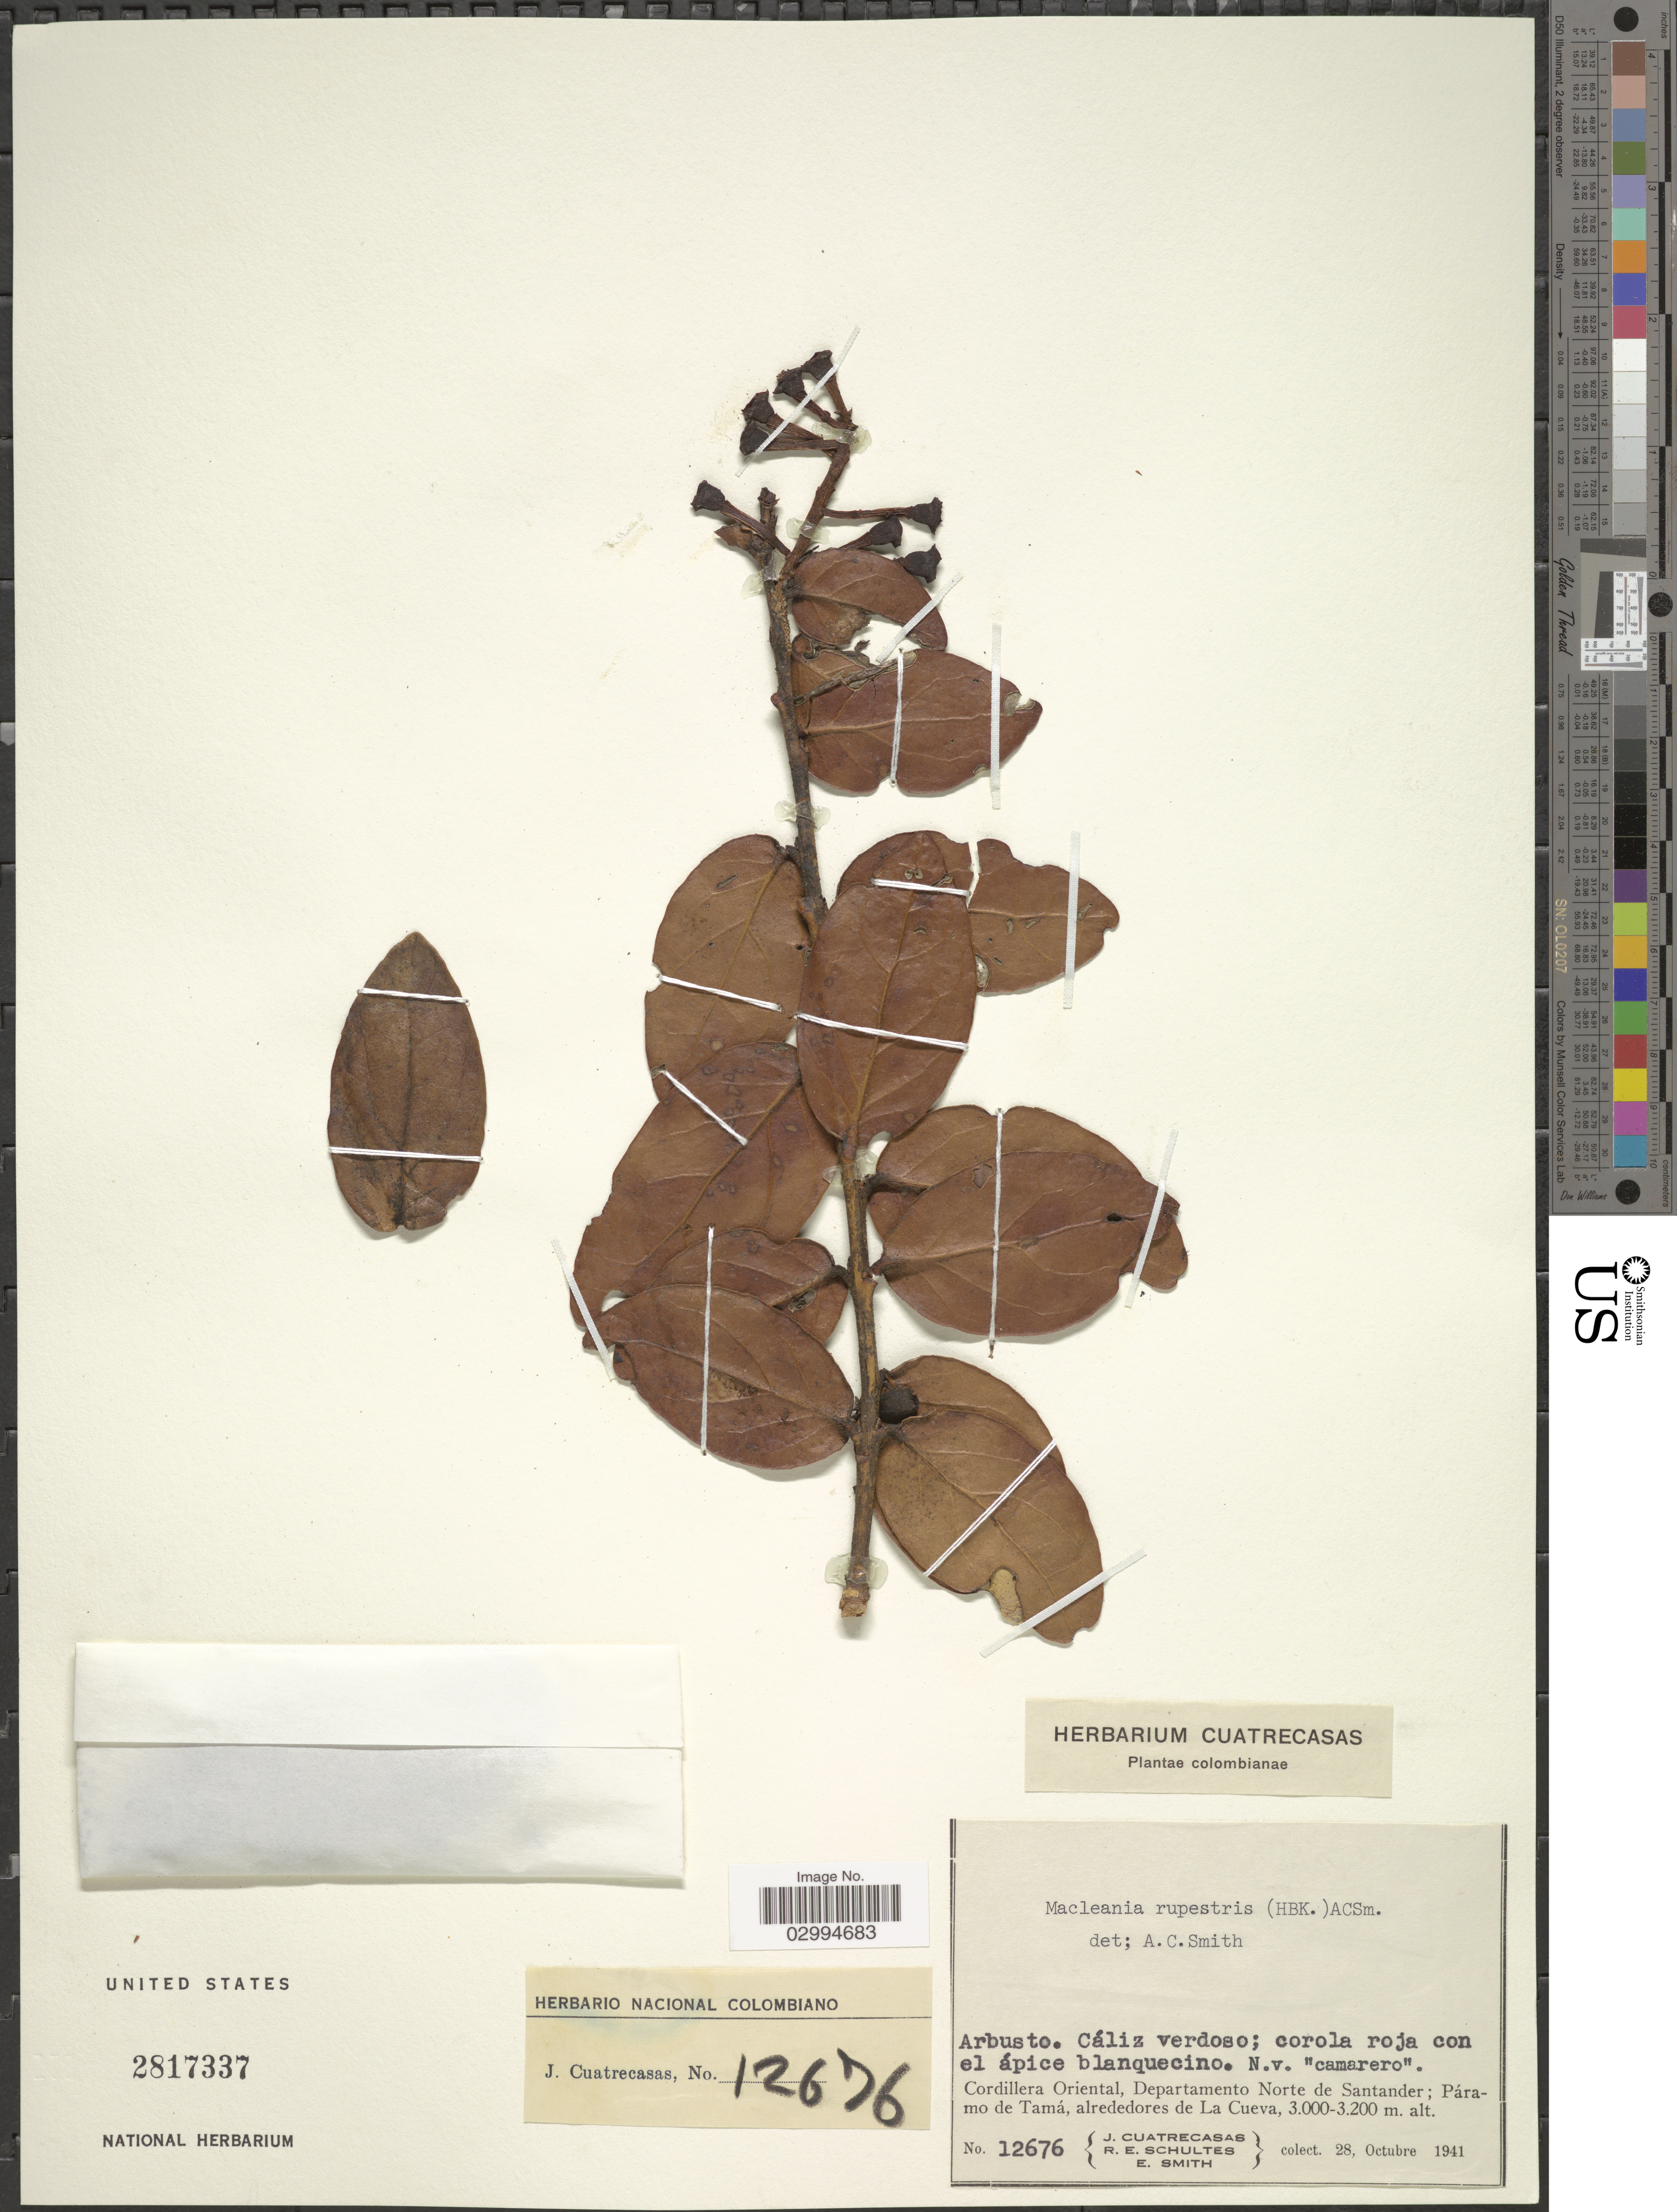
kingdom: Plantae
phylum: Tracheophyta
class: Magnoliopsida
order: Ericales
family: Ericaceae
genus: Macleania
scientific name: Macleania rupestris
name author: (Kunth) A.C. Sm.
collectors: J. Cuatrecasas, R. E. Schultes & E. Smith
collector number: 12676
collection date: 1941-10-28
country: Colombia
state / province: Norte de Santander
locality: Cordillera Oriental, Departamento Norte de Santander; Páramo de Tamá, alrededores de la Cueva.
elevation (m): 3000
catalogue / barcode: US 2817337